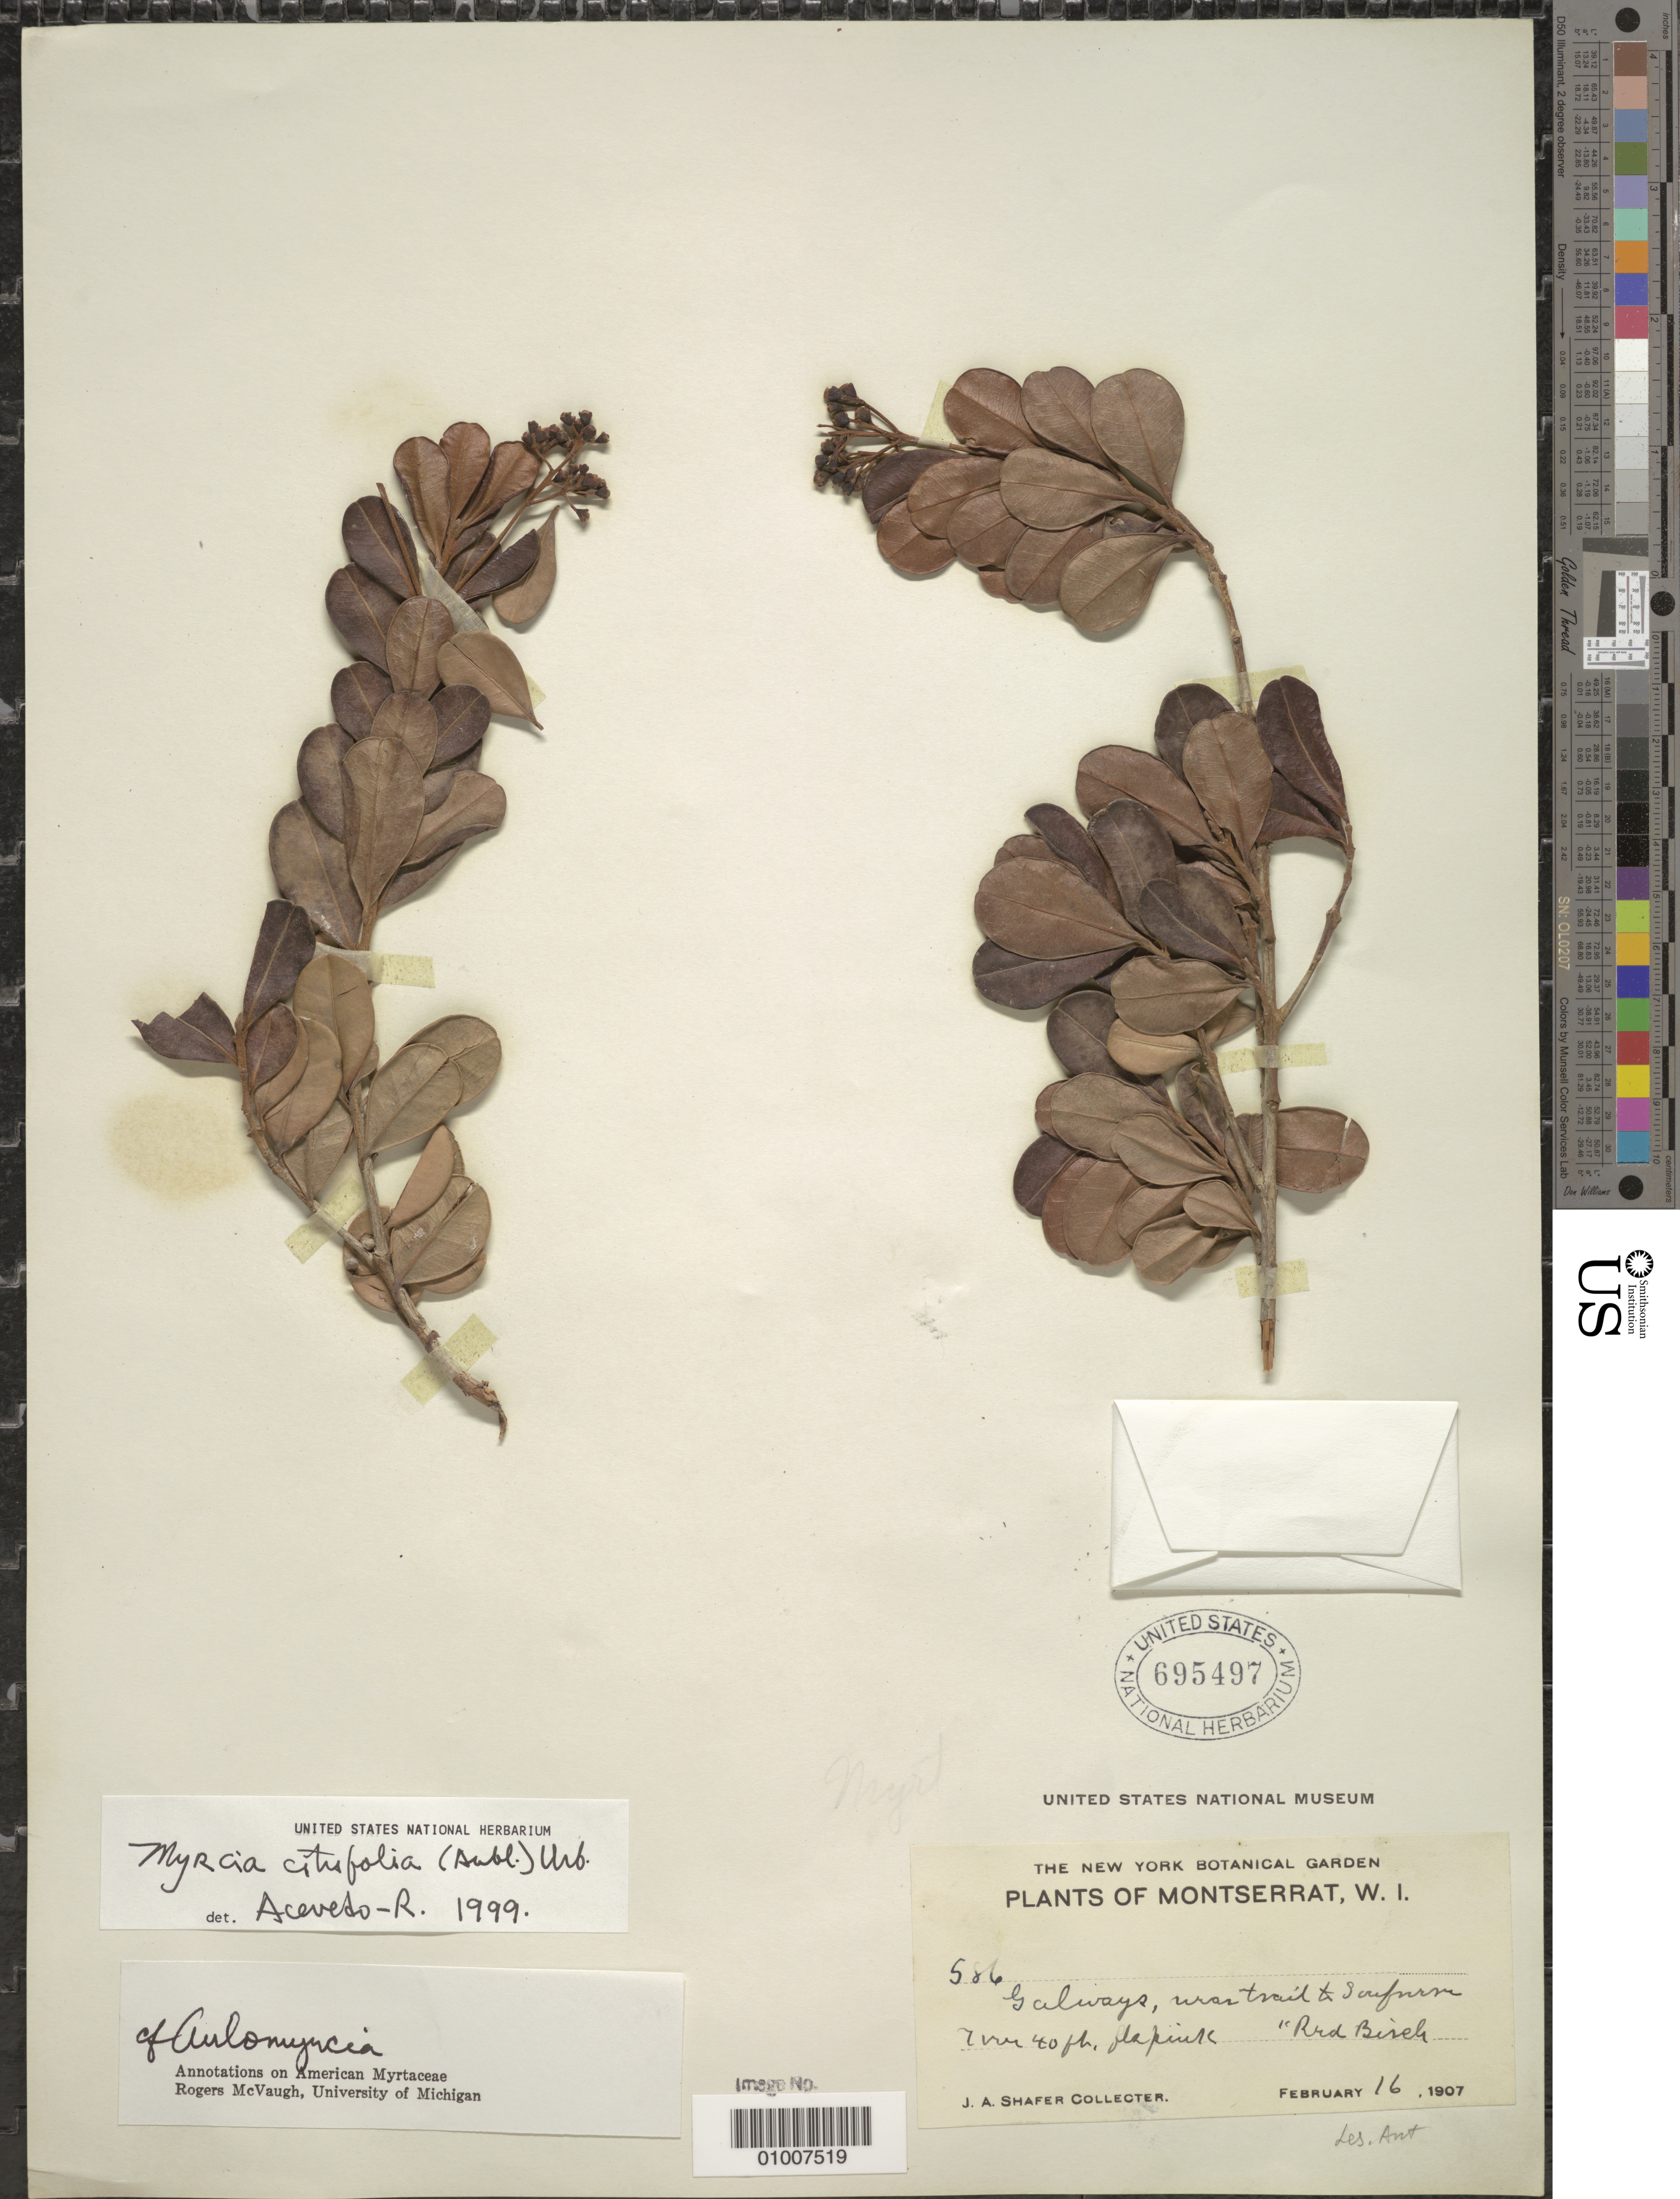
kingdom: Plantae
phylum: Tracheophyta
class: Magnoliopsida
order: Myrtales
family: Myrtaceae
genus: Myrcia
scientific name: Myrcia citrifolia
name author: (Aubl.) Urb.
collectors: J. A. Shafer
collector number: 586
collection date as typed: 16 Feb 1907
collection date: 1907-02-16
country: Montserrat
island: Montserrat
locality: Galways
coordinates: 0 N, 0 E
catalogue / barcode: US 695497